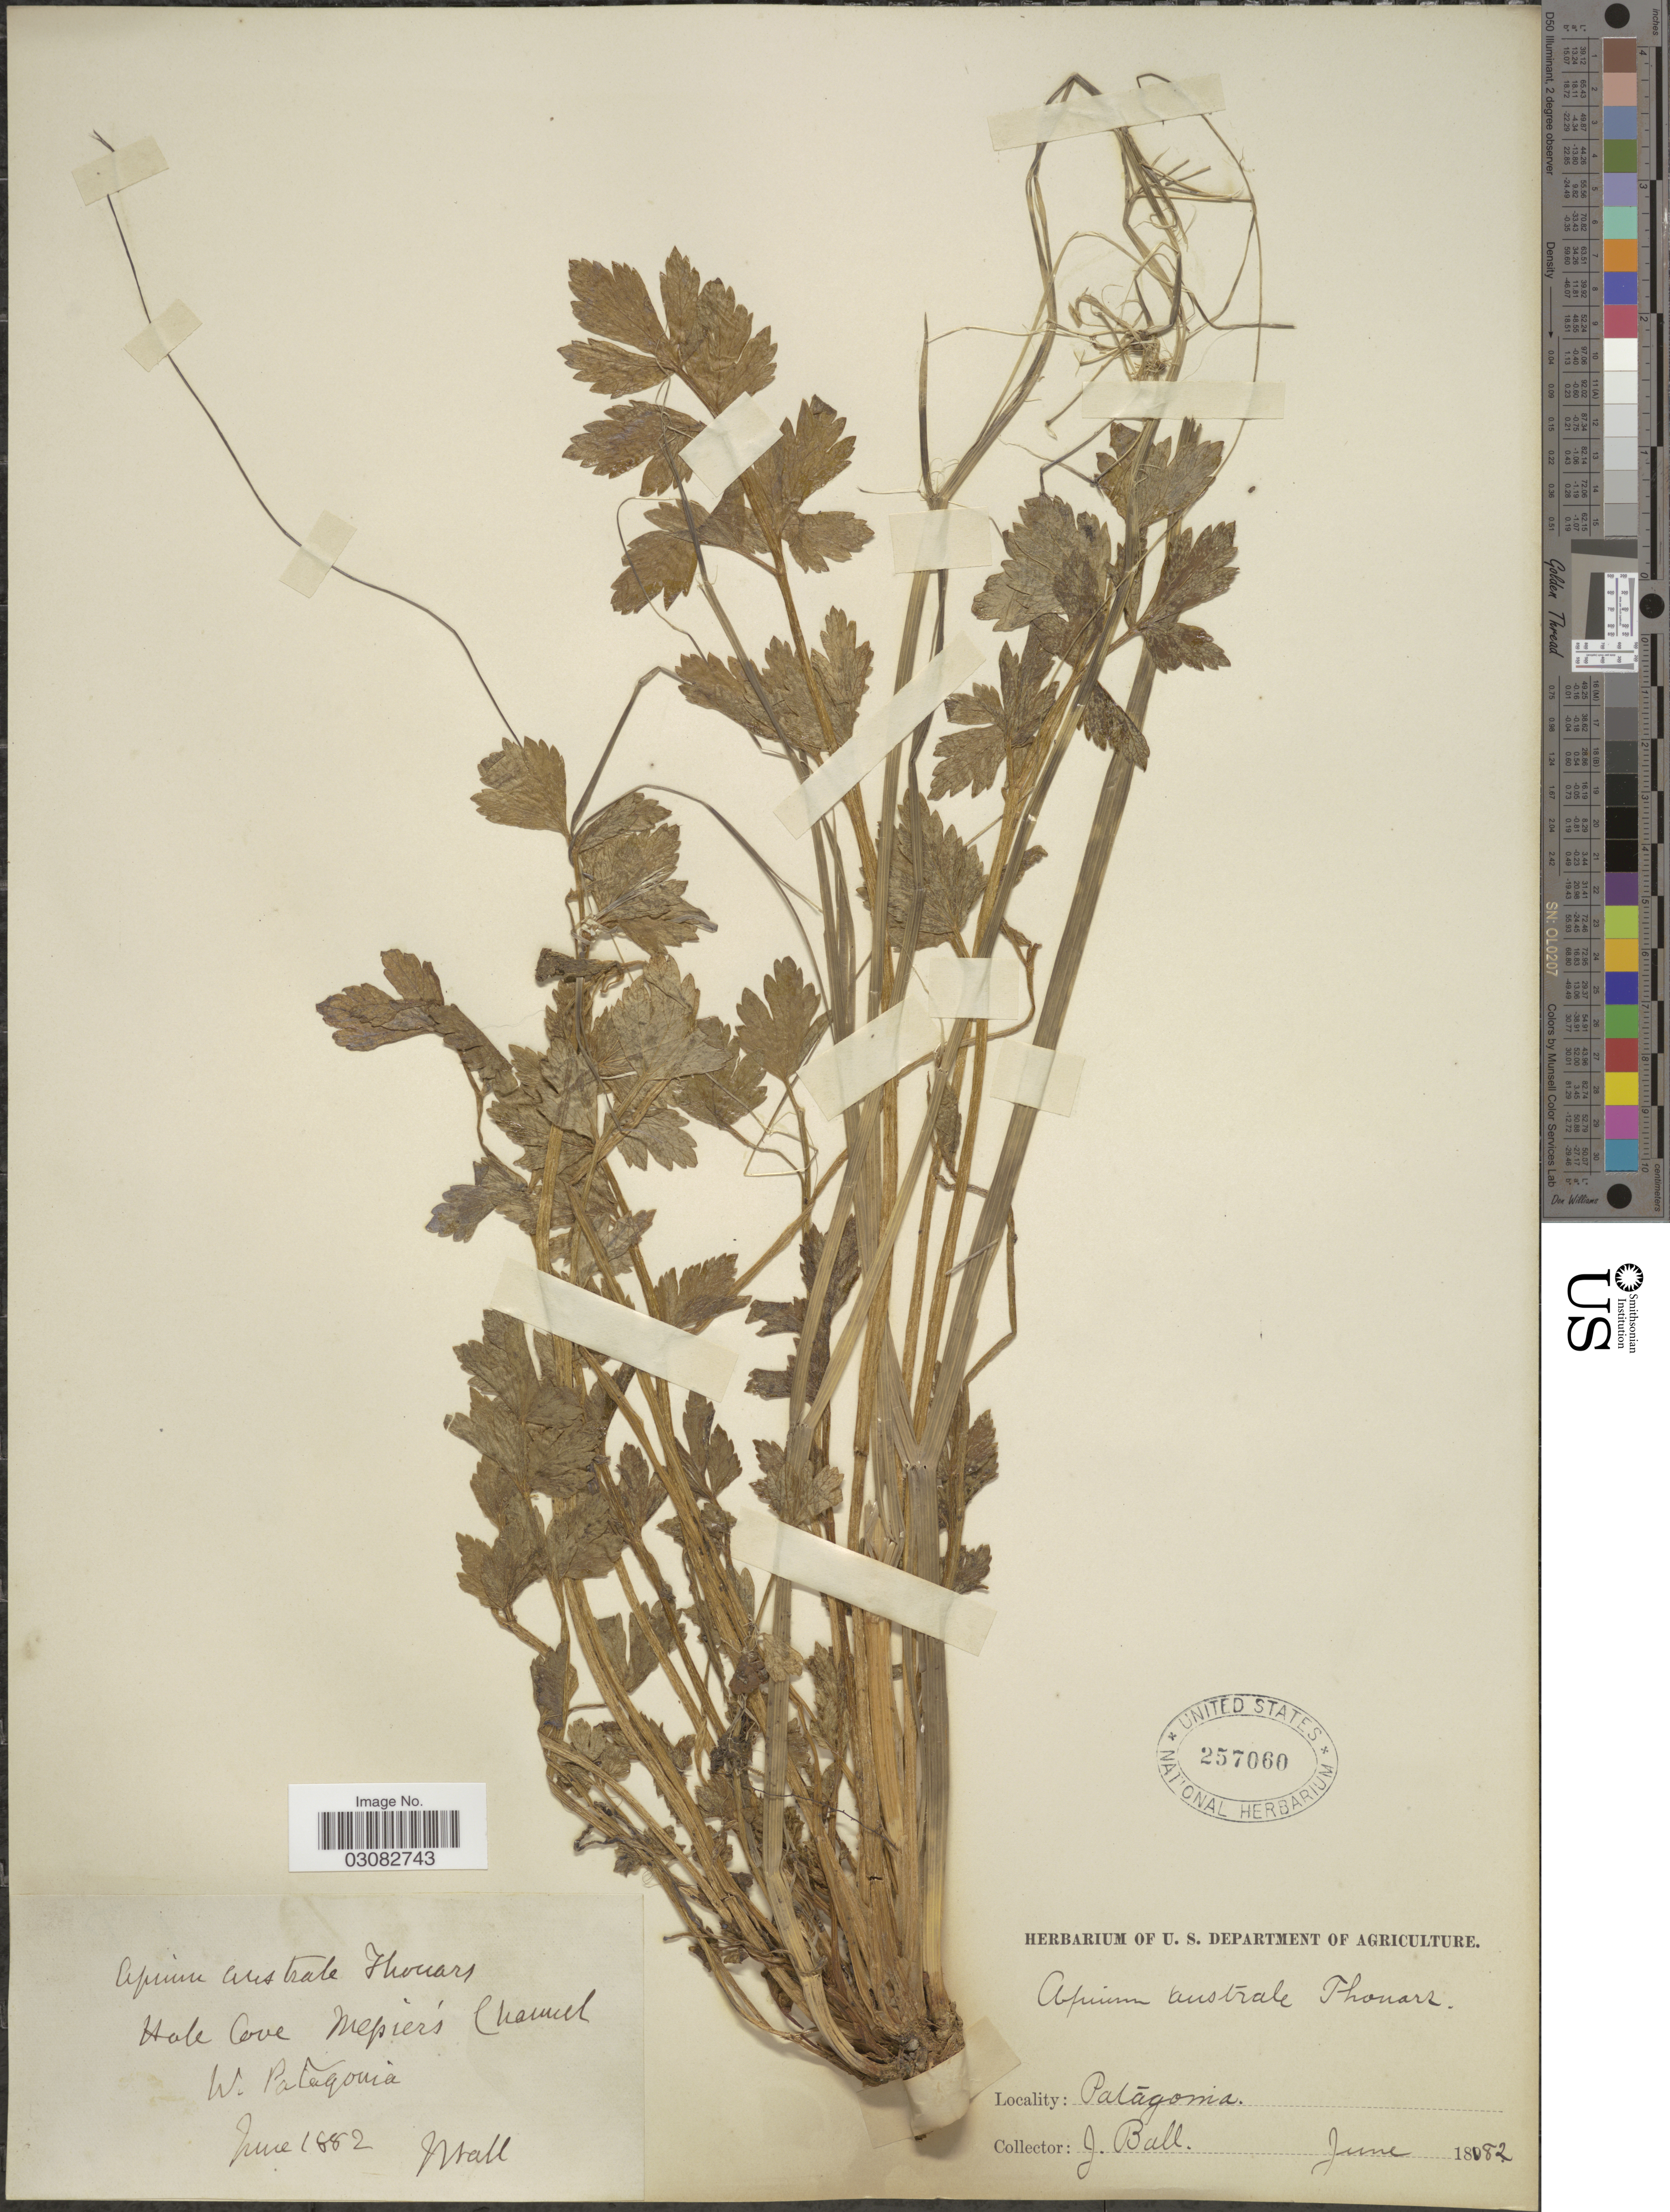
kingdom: Plantae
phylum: Tracheophyta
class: Magnoliopsida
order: Apiales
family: Apiaceae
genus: Apium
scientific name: Apium australe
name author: Thouars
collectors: J. Ball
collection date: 1882-06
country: Chile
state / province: Magallanes y de la Antártica Chilena (XII)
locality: Patagonia. Hale Cove Messier's Channel. W. Patagonia.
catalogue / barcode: US 257060